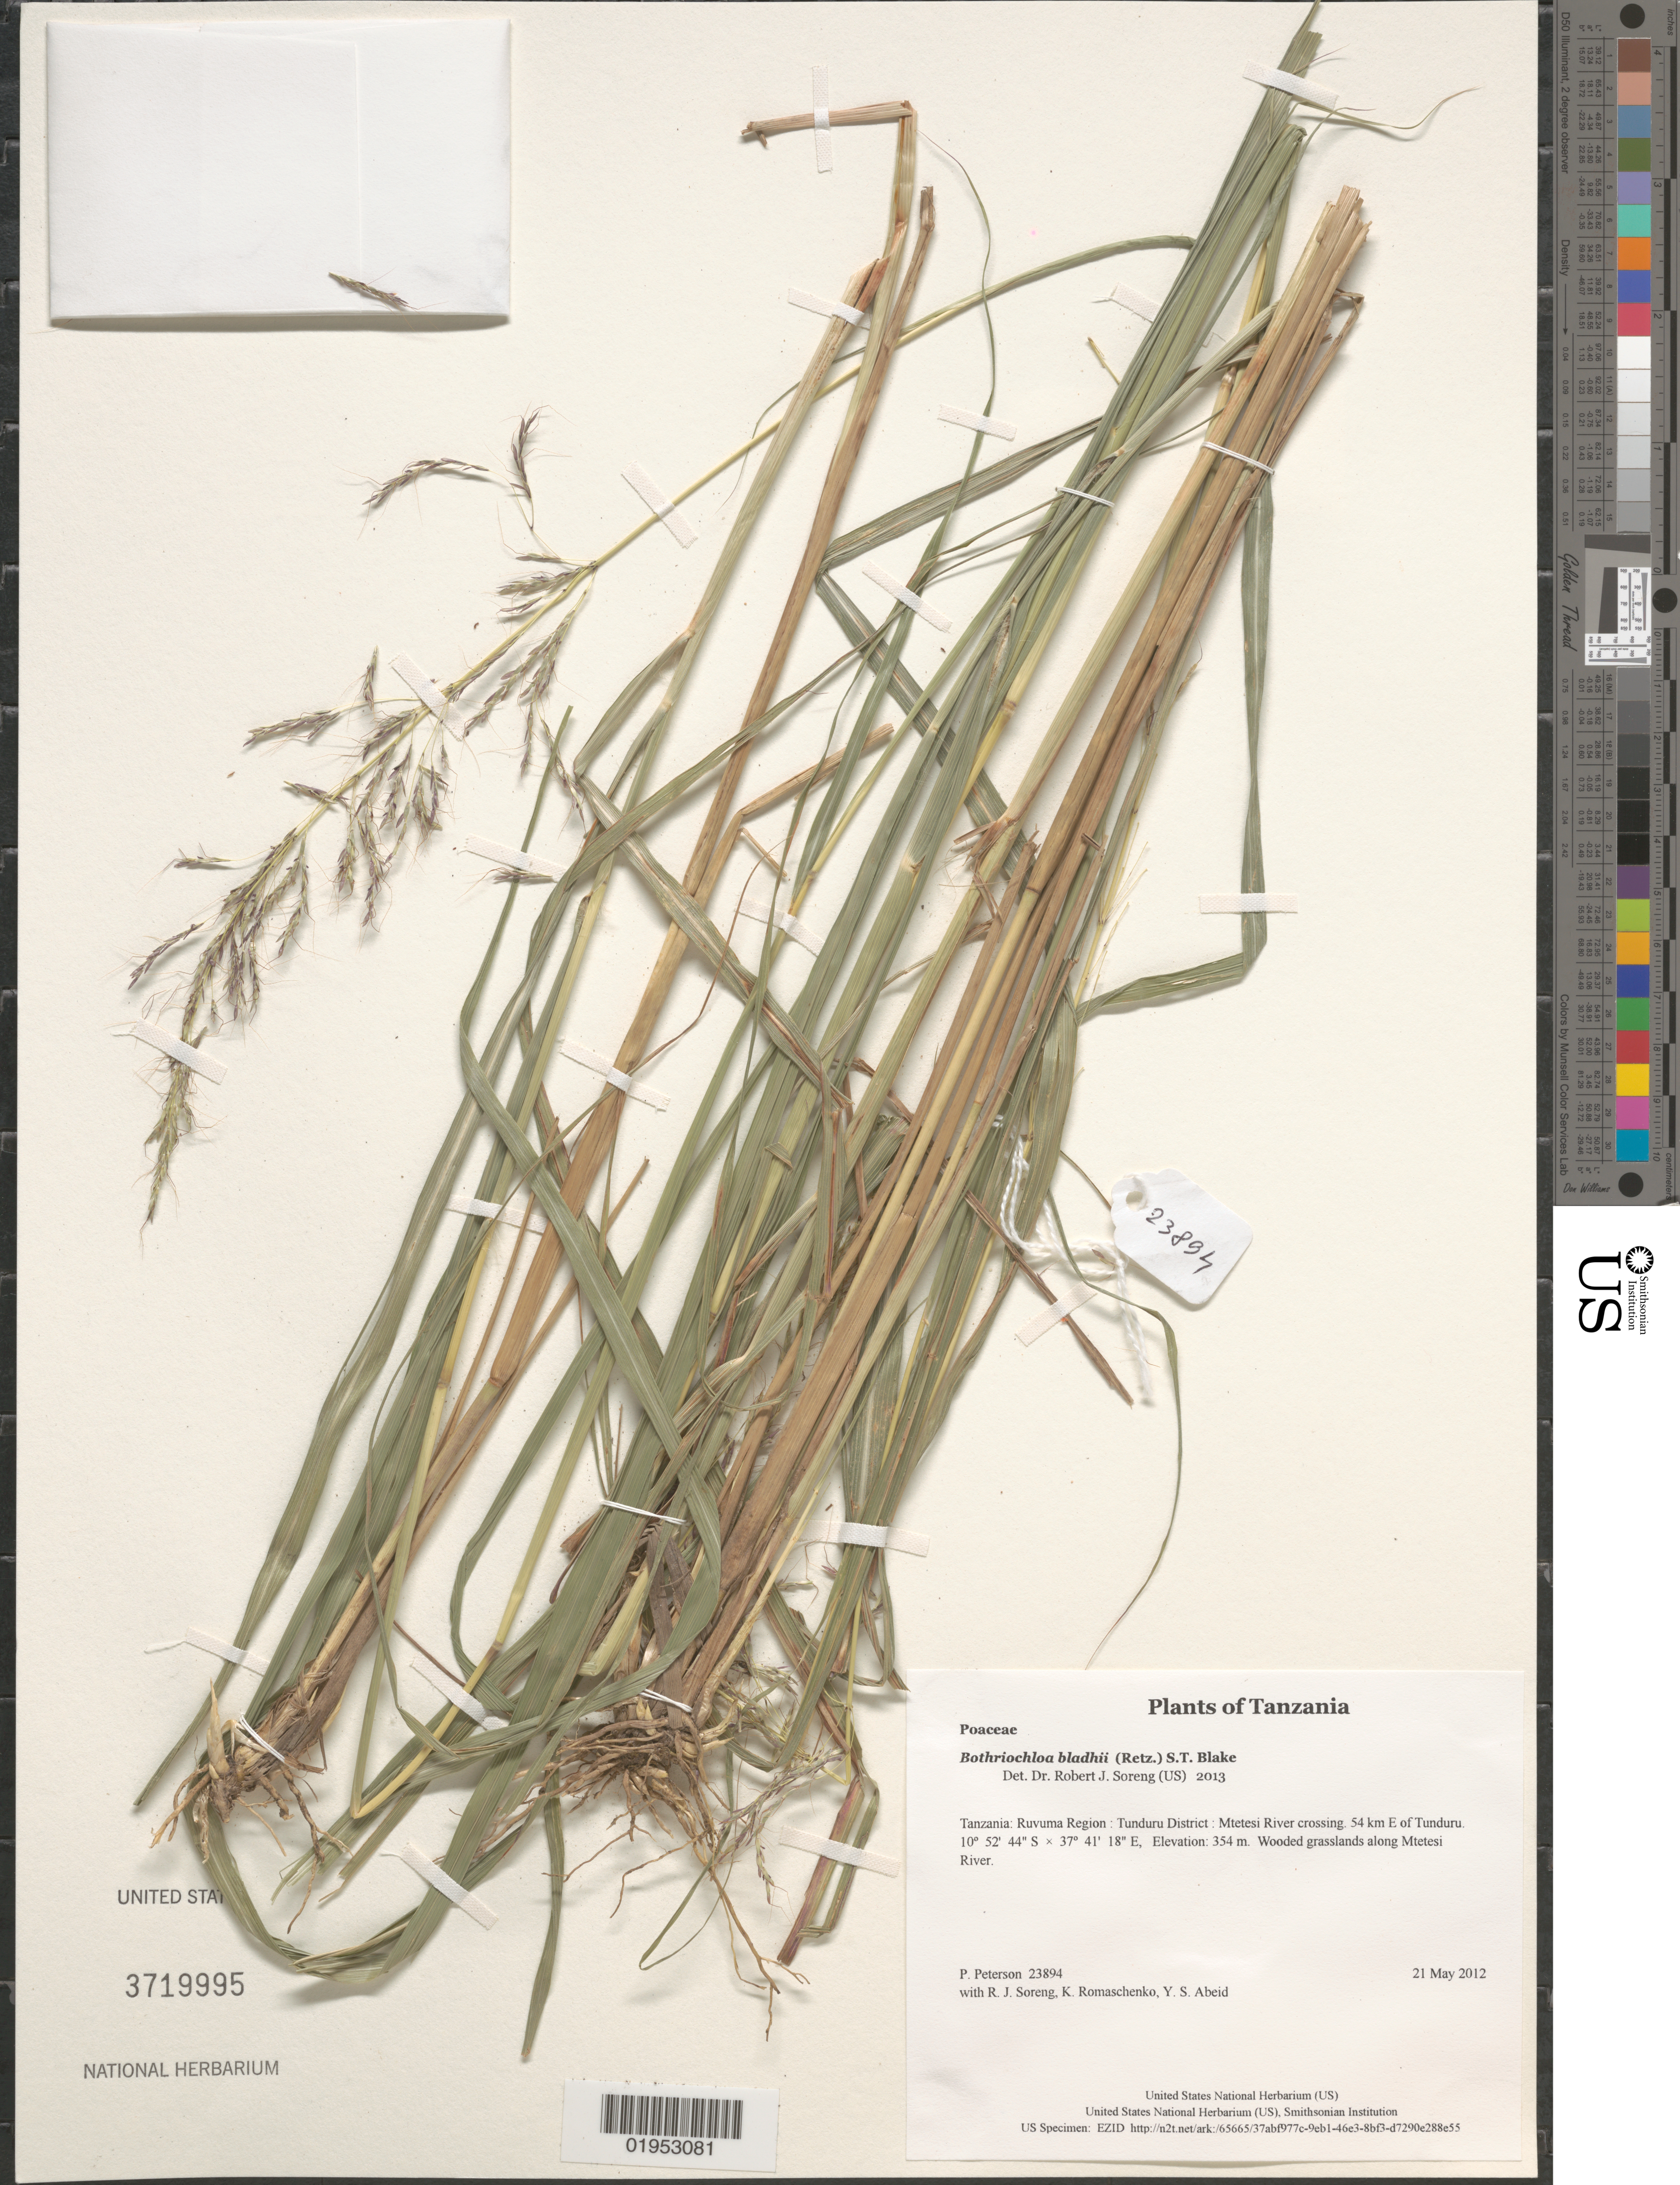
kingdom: Plantae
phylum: Tracheophyta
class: Liliopsida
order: Poales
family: Poaceae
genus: Bothriochloa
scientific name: Bothriochloa bladhii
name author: (Retz.) S.T. Blake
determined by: Soreng, Robert J., Research Associate (BOT), Smithsonian Institution - National Museum of Natural History (UNITED STATES)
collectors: P. M. Peterson, R. J. Soreng, K. Romaschenko & Y. Abeid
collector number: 23894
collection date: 2012-05-21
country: Tanzania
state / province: Ruvuma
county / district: Tunduru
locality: Mtetesi River crossing. 54 km E of Tunduru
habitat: Wooded grasslands along Mtetesi River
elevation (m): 354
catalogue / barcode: US 3719995